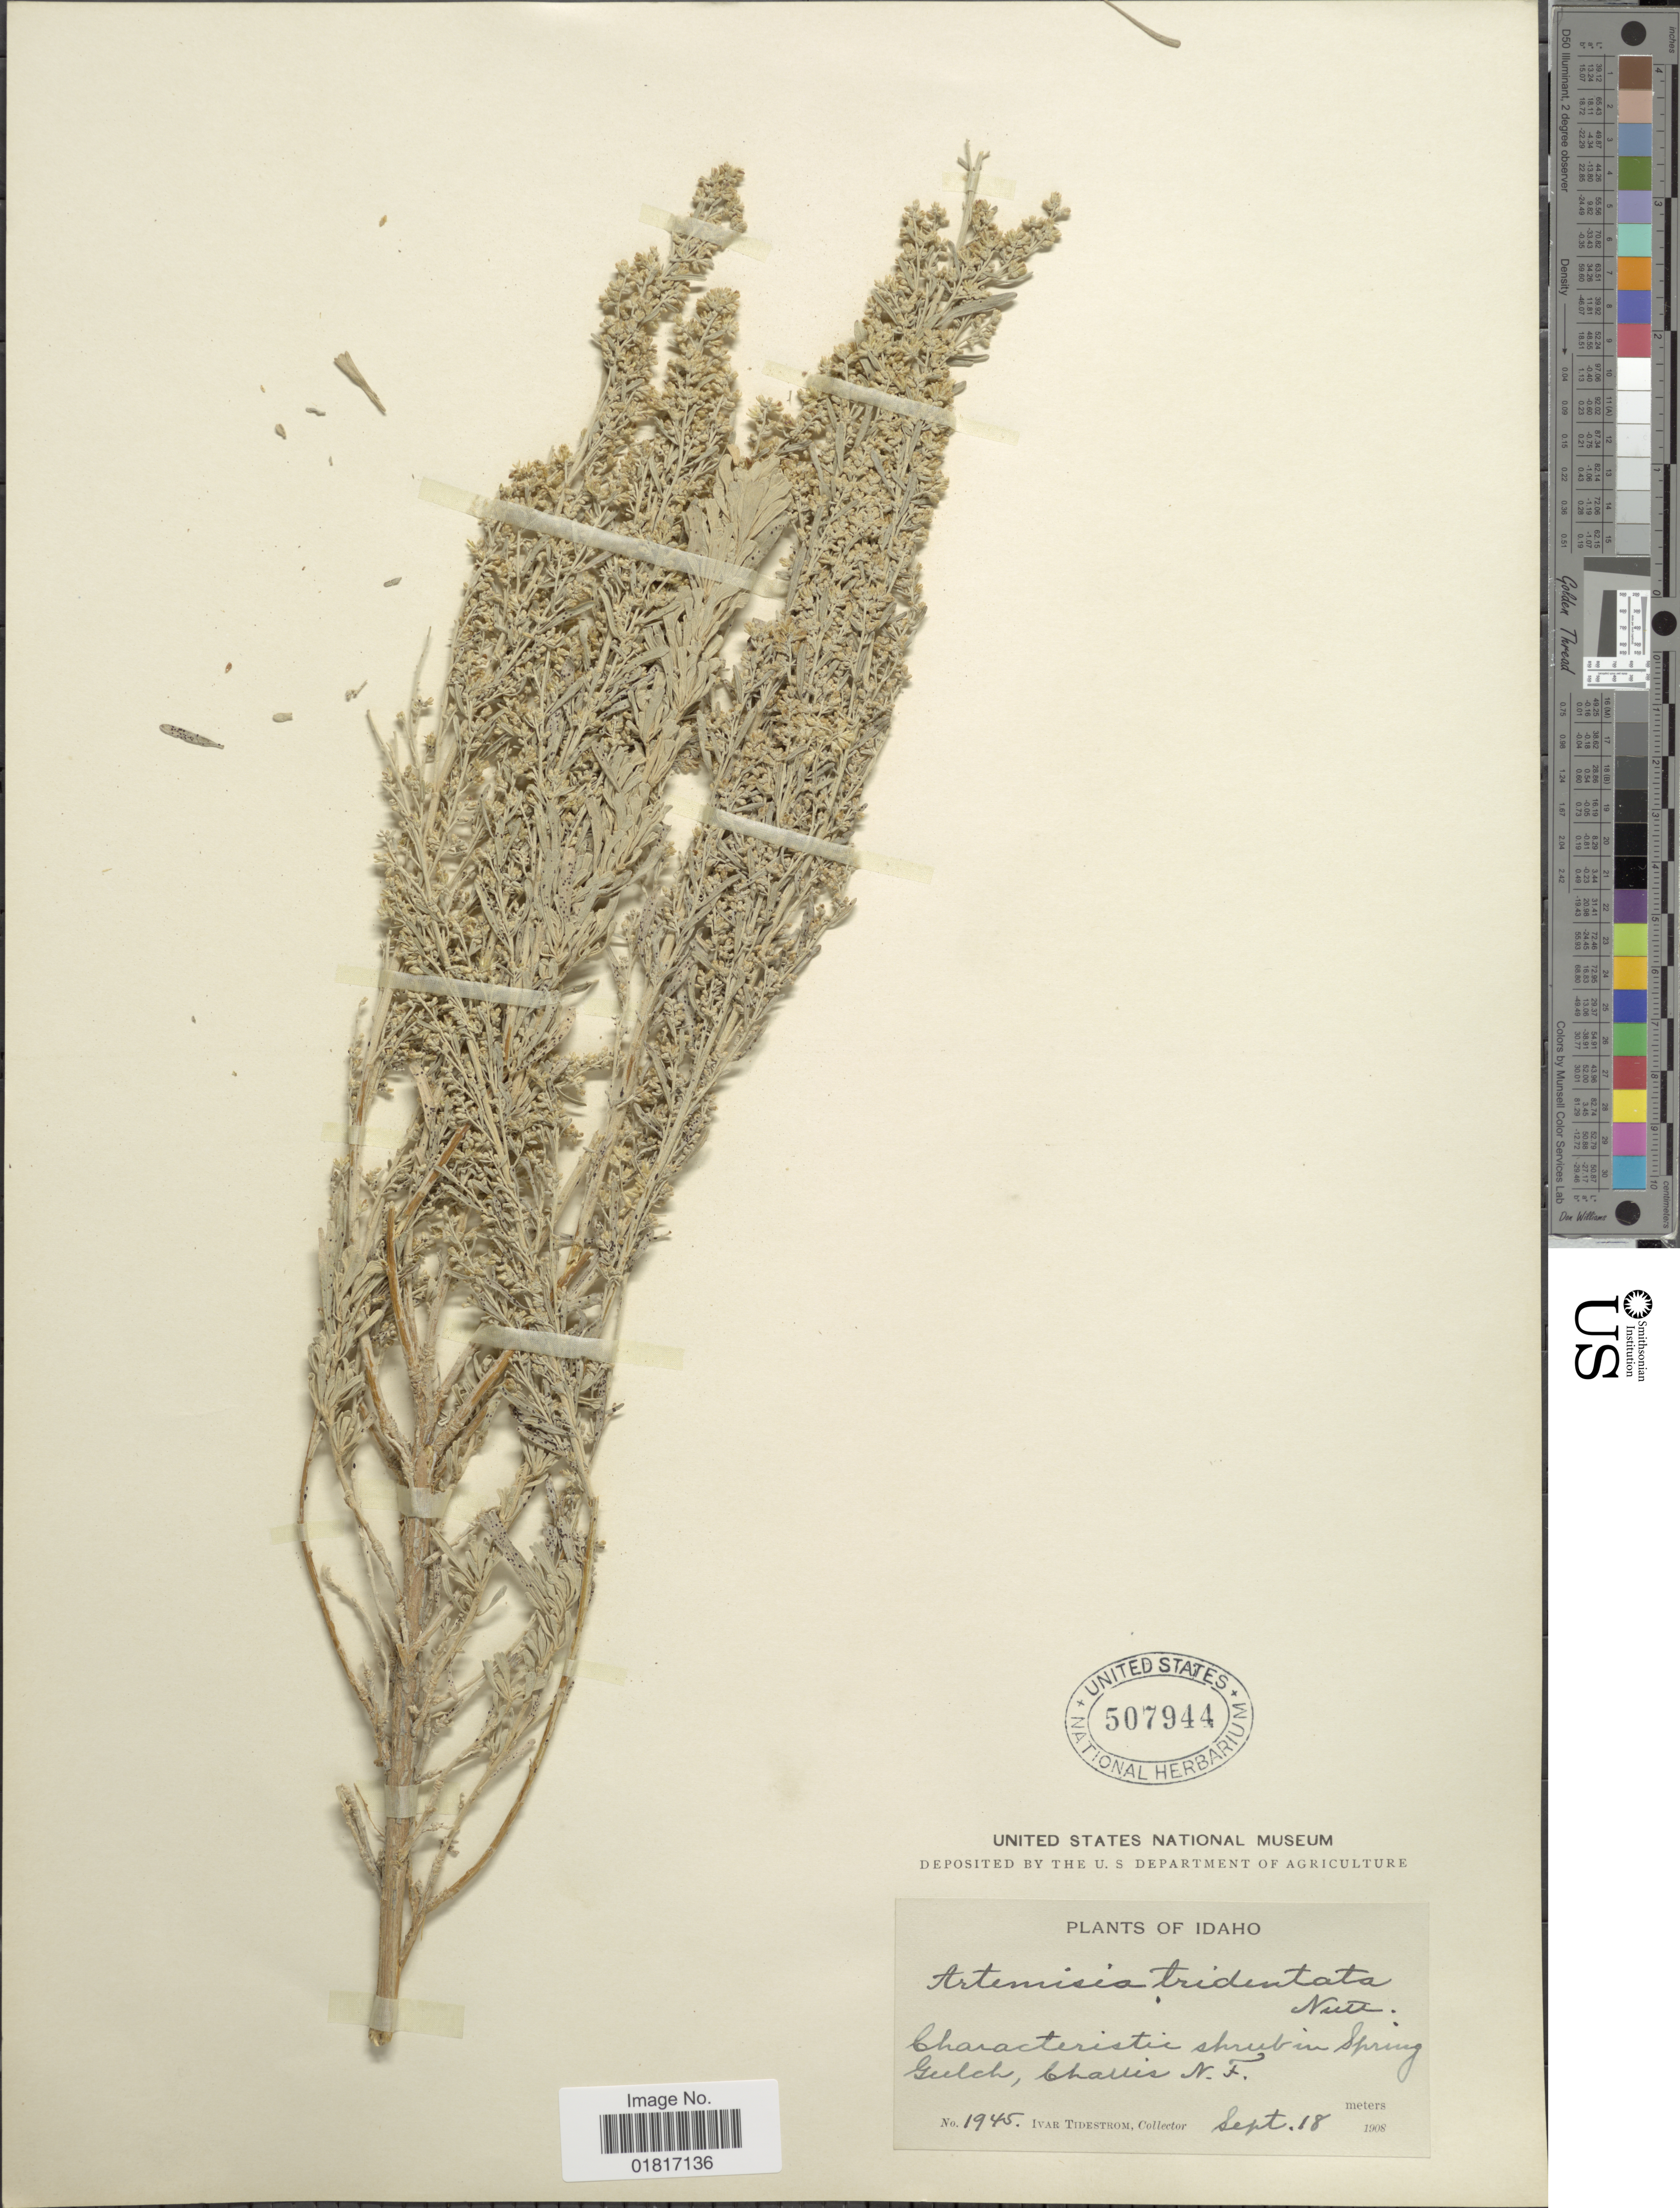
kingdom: Plantae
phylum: Tracheophyta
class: Magnoliopsida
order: Asterales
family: Asteraceae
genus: Artemisia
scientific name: Artemisia tridentata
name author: Nutt.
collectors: I. F. Tidestrom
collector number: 1945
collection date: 1908-09-18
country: United States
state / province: Idaho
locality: Characteristic shrub in Spring Gulch, Challis N. F.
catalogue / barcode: US 507944